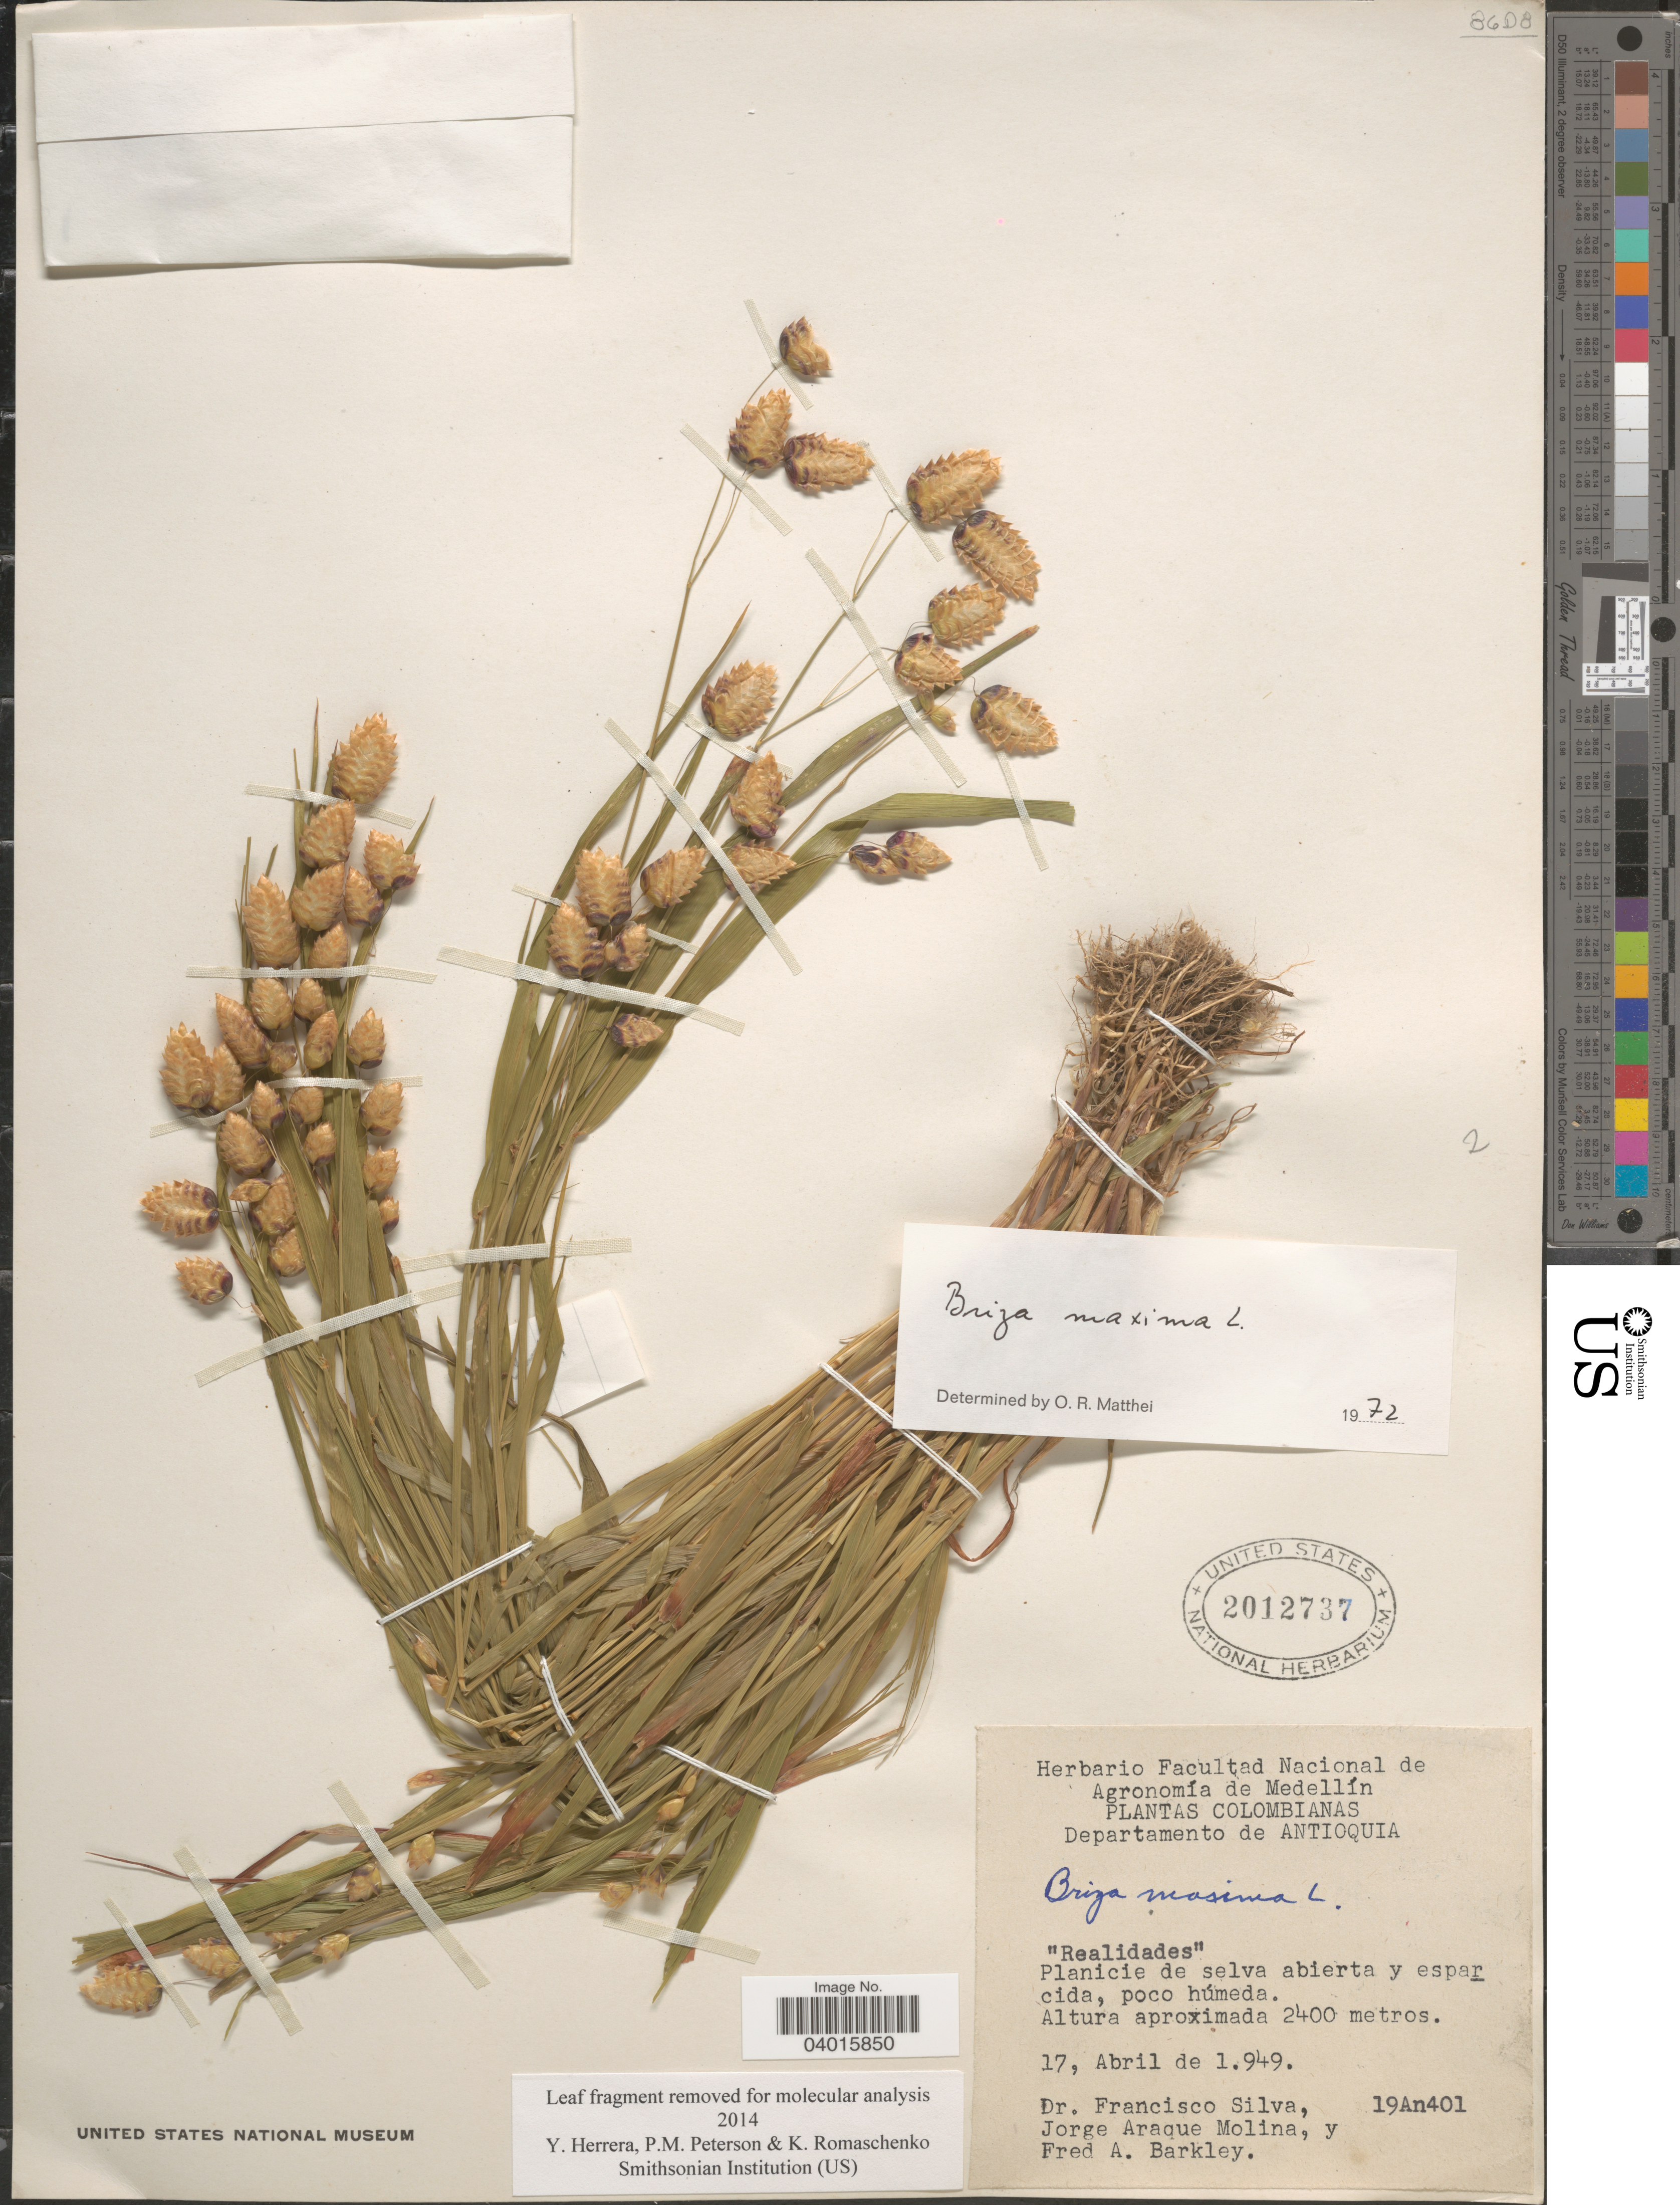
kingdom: Plantae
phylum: Tracheophyta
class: Liliopsida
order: Poales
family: Poaceae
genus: Briza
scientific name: Briza maxima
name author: L.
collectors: F. Silva, J. Araque Molina & F. A. Barkley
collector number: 19An401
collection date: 1949-04-17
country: Colombia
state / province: Antioquia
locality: Departamento de Antioquia.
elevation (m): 2400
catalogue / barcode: US 2012737